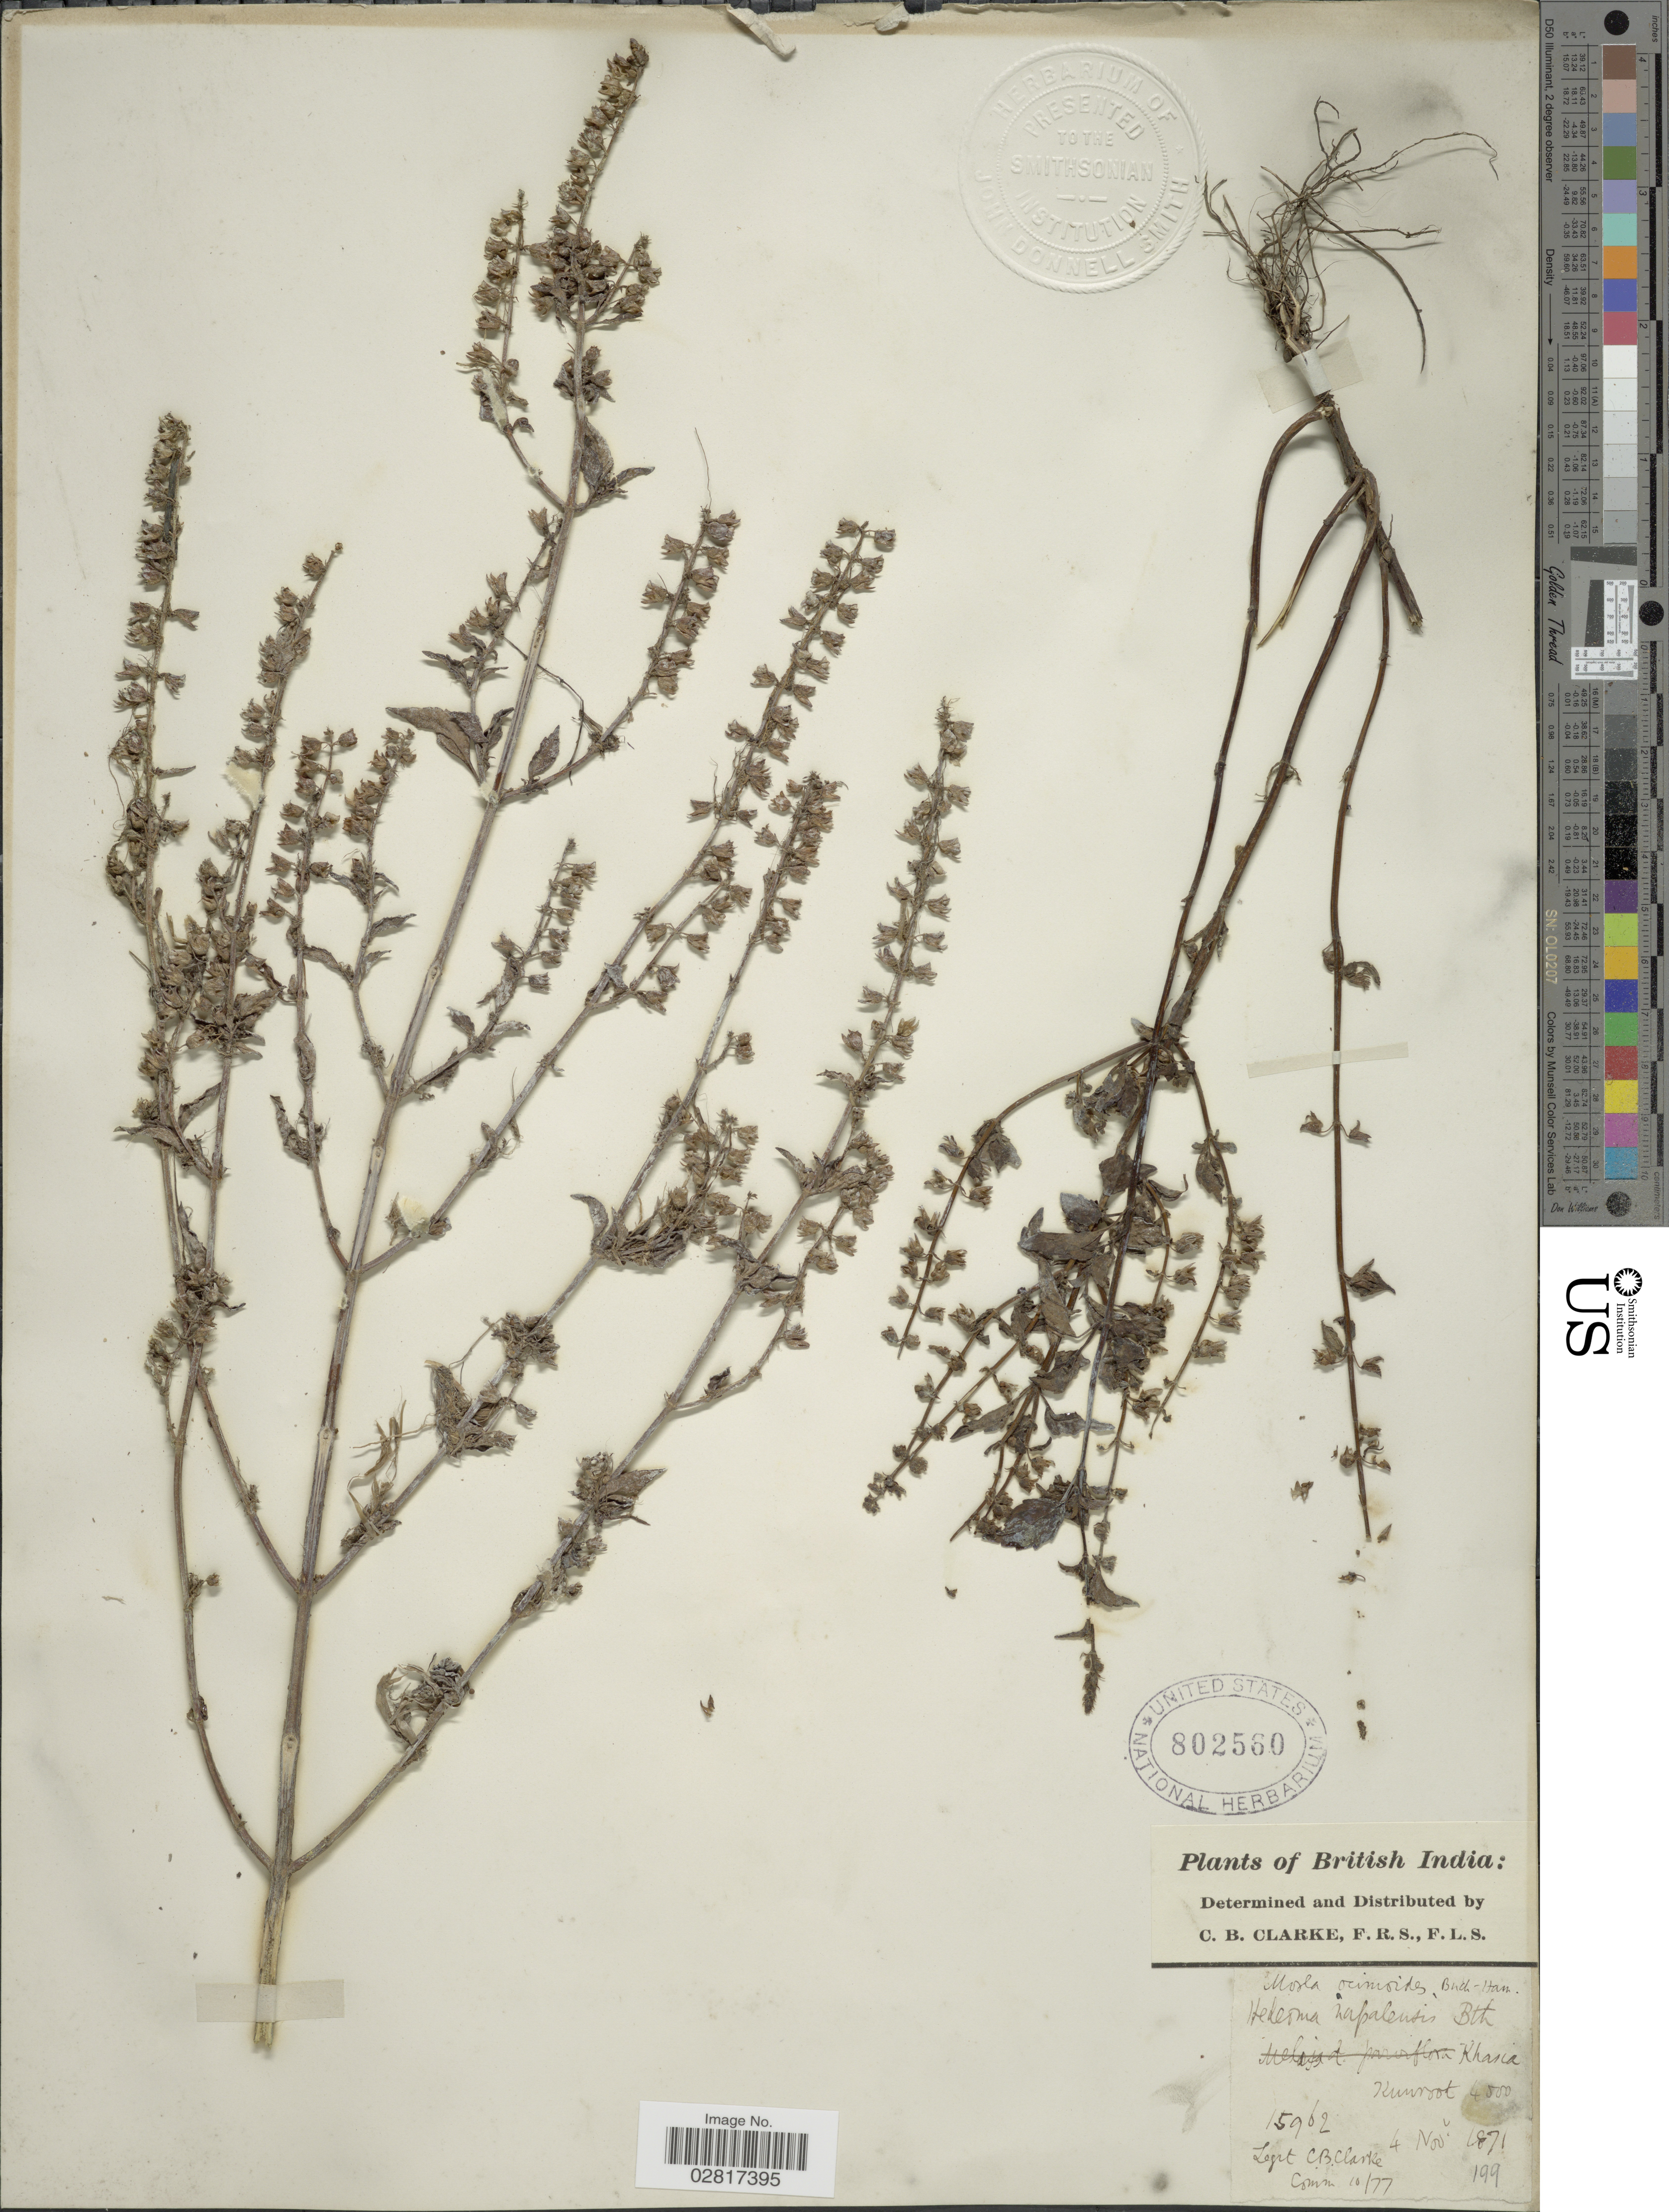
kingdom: Plantae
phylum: Tracheophyta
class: Magnoliopsida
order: Lamiales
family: Lamiaceae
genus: Mosla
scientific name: Mosla ocimoides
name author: Buch.-Ham. ex Benth.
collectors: C. B. Clarke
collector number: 15962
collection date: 1871-11-04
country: India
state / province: Meghalaya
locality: British India. Khasia, Kuwroot [interpreted].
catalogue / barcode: US 802560